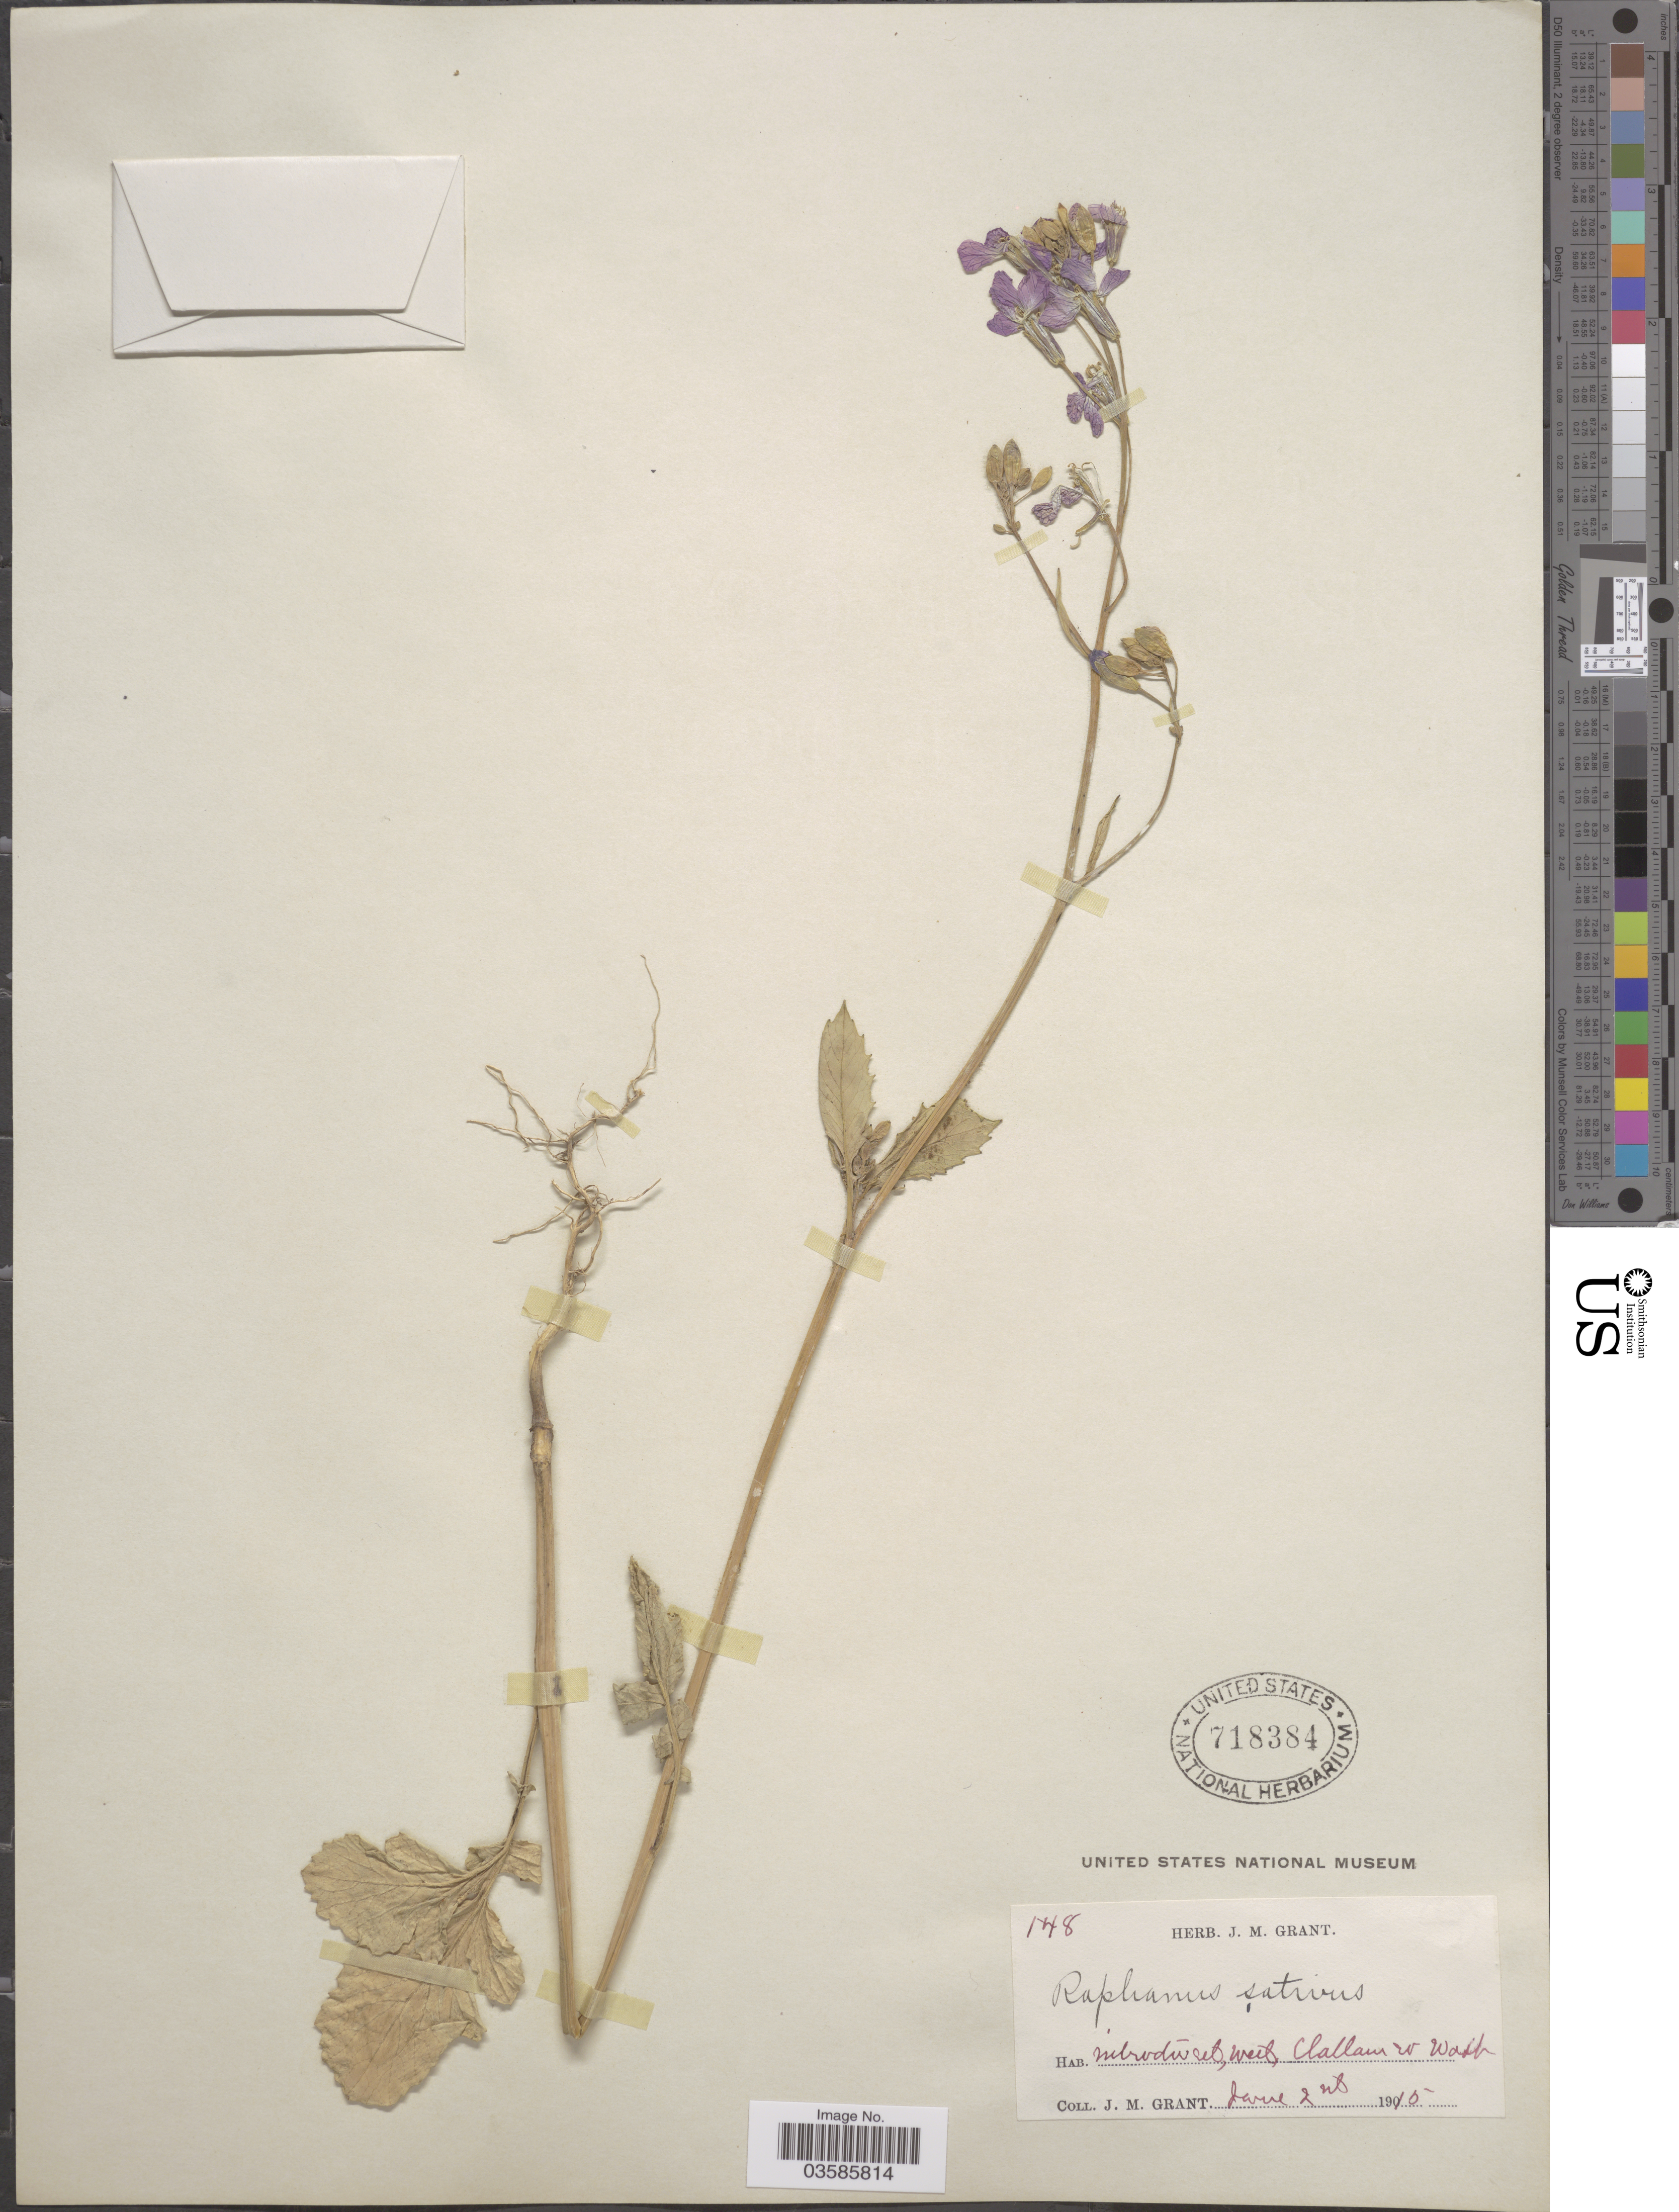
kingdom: Plantae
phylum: Tracheophyta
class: Magnoliopsida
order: Brassicales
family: Brassicaceae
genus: Raphanus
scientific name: Raphanus sativus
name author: L.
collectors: J. M. Grant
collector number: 148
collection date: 1915-06-02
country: United States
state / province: Washington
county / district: Clallam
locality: Clallam Co Wash.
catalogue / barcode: US 718384